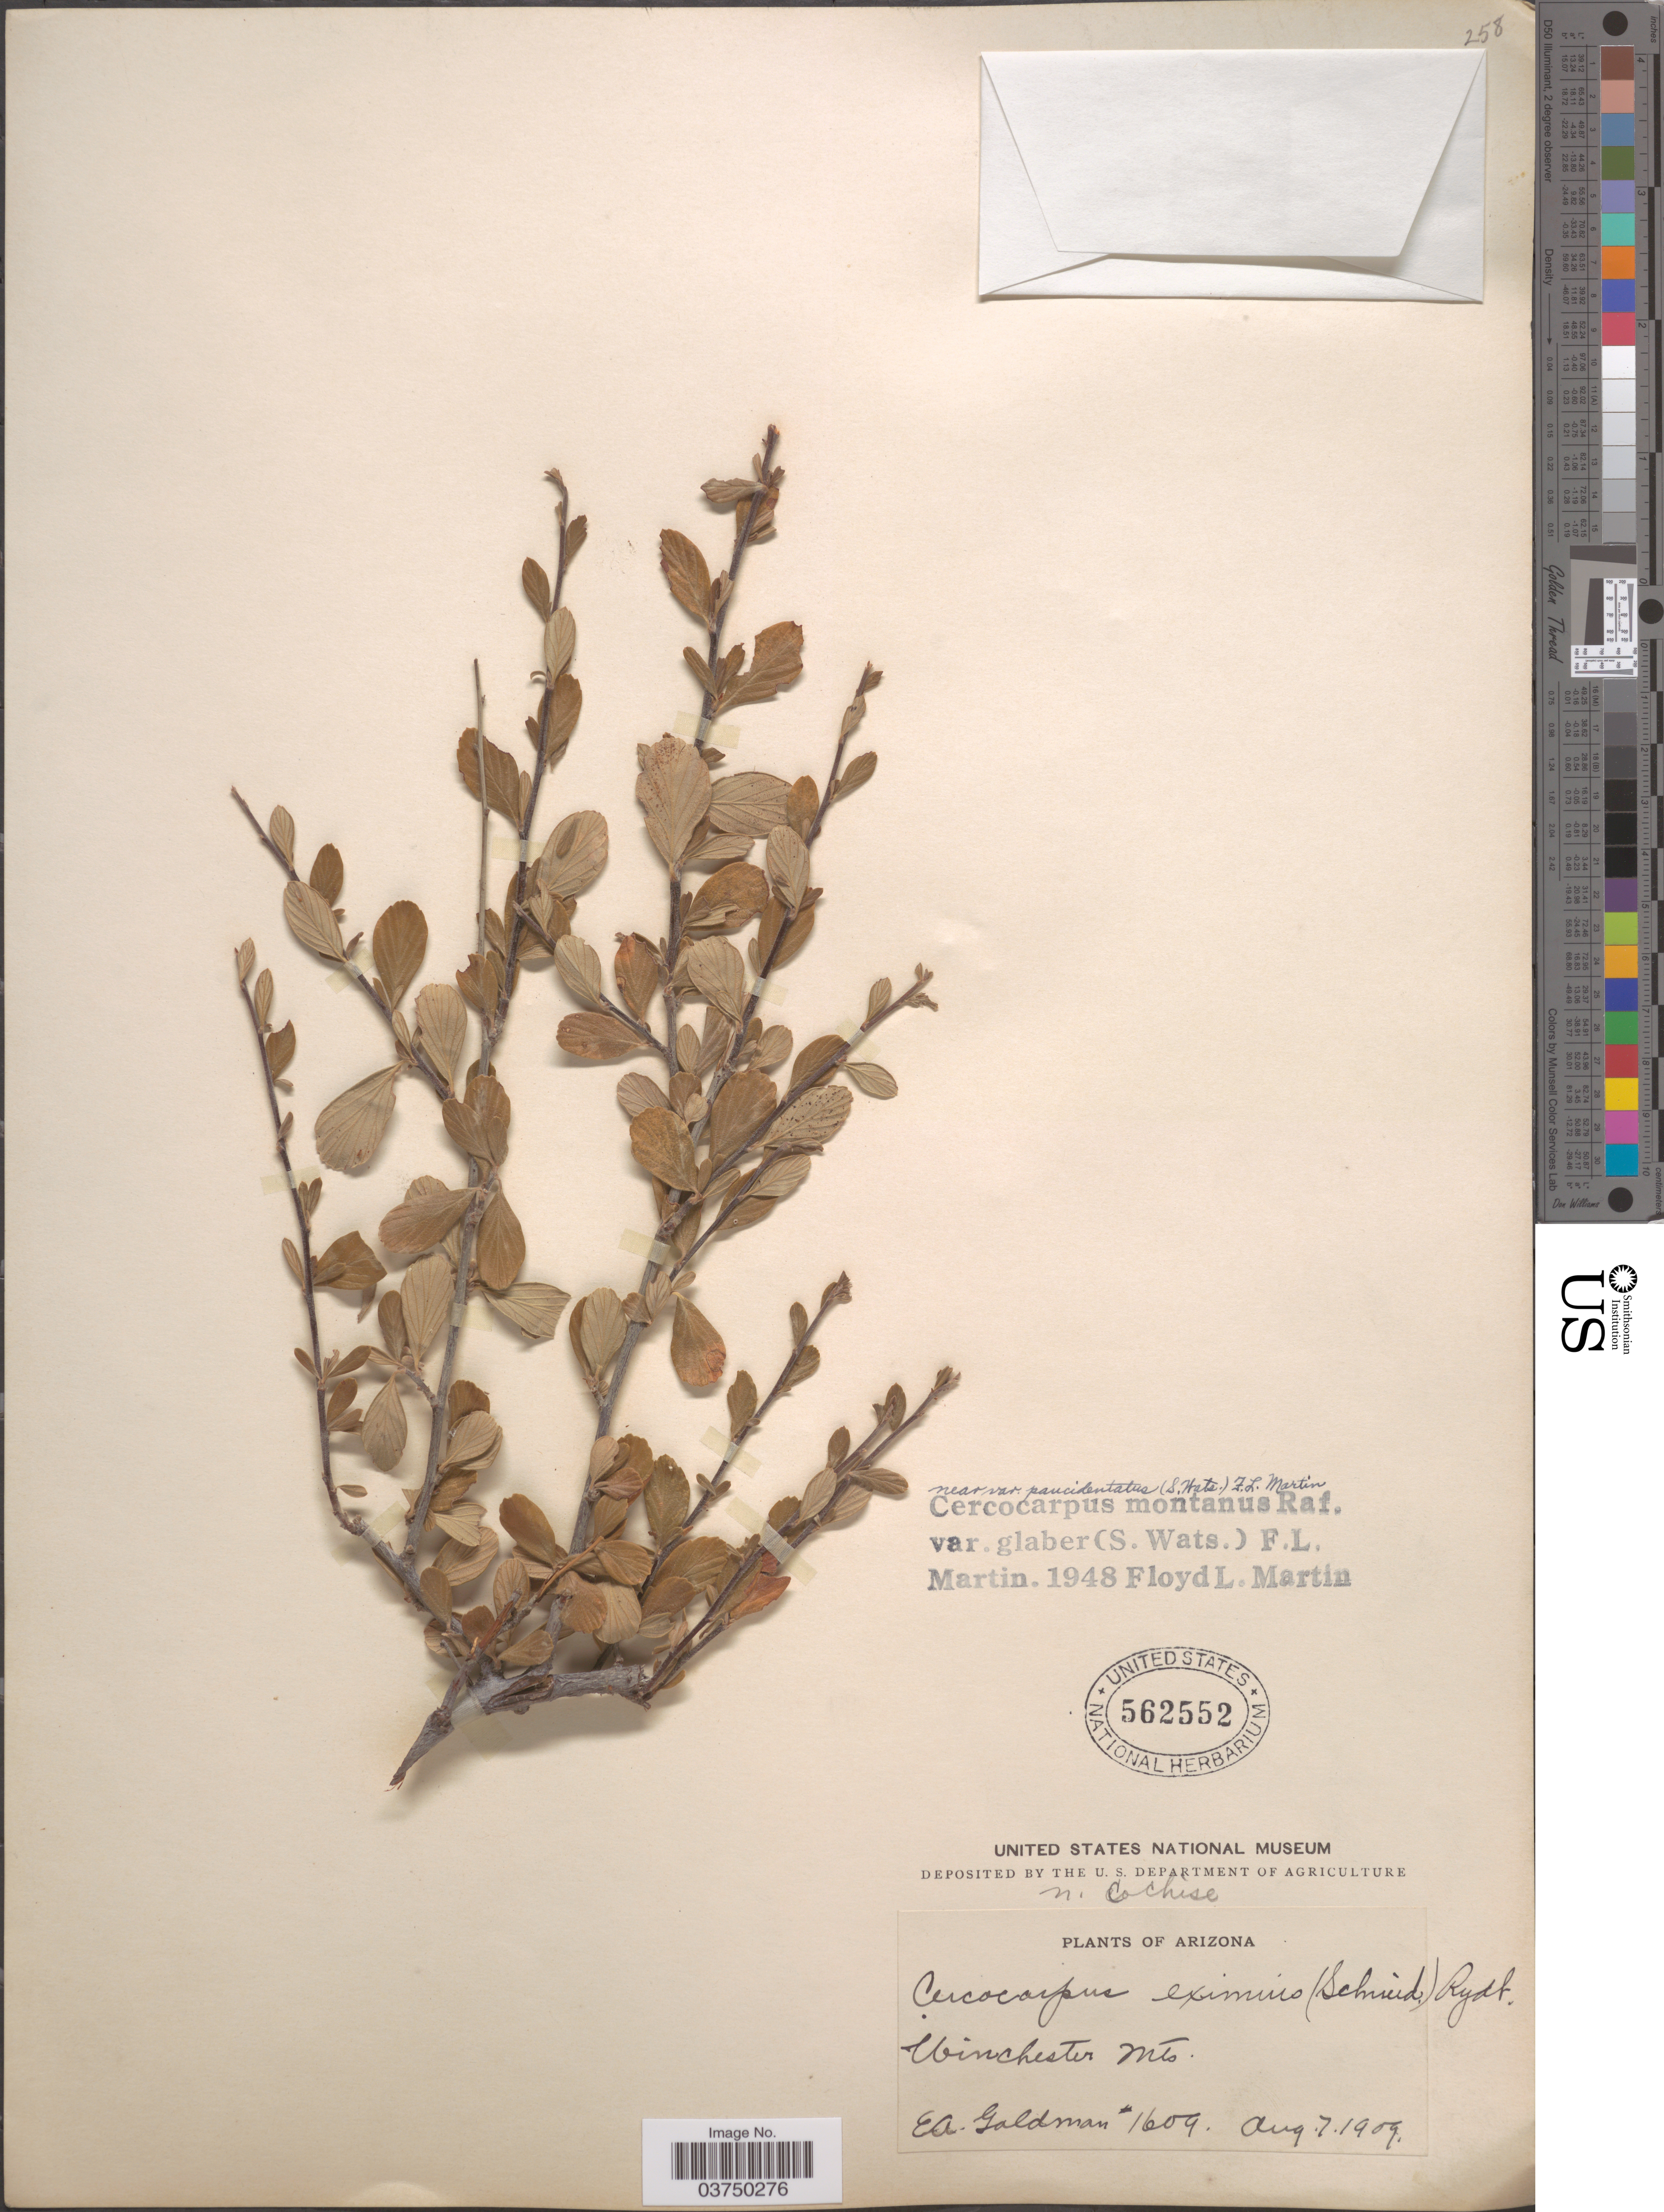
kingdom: Plantae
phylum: Tracheophyta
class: Magnoliopsida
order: Rosales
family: Rosaceae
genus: Cercocarpus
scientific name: Cercocarpus montanus var. glaber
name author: (S. Watson) F.L. Martin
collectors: E. A. Goldman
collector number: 1609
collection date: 1909-08-07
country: United States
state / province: Arizona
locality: Winchester Mts. N. Cochise.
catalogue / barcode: US 562552